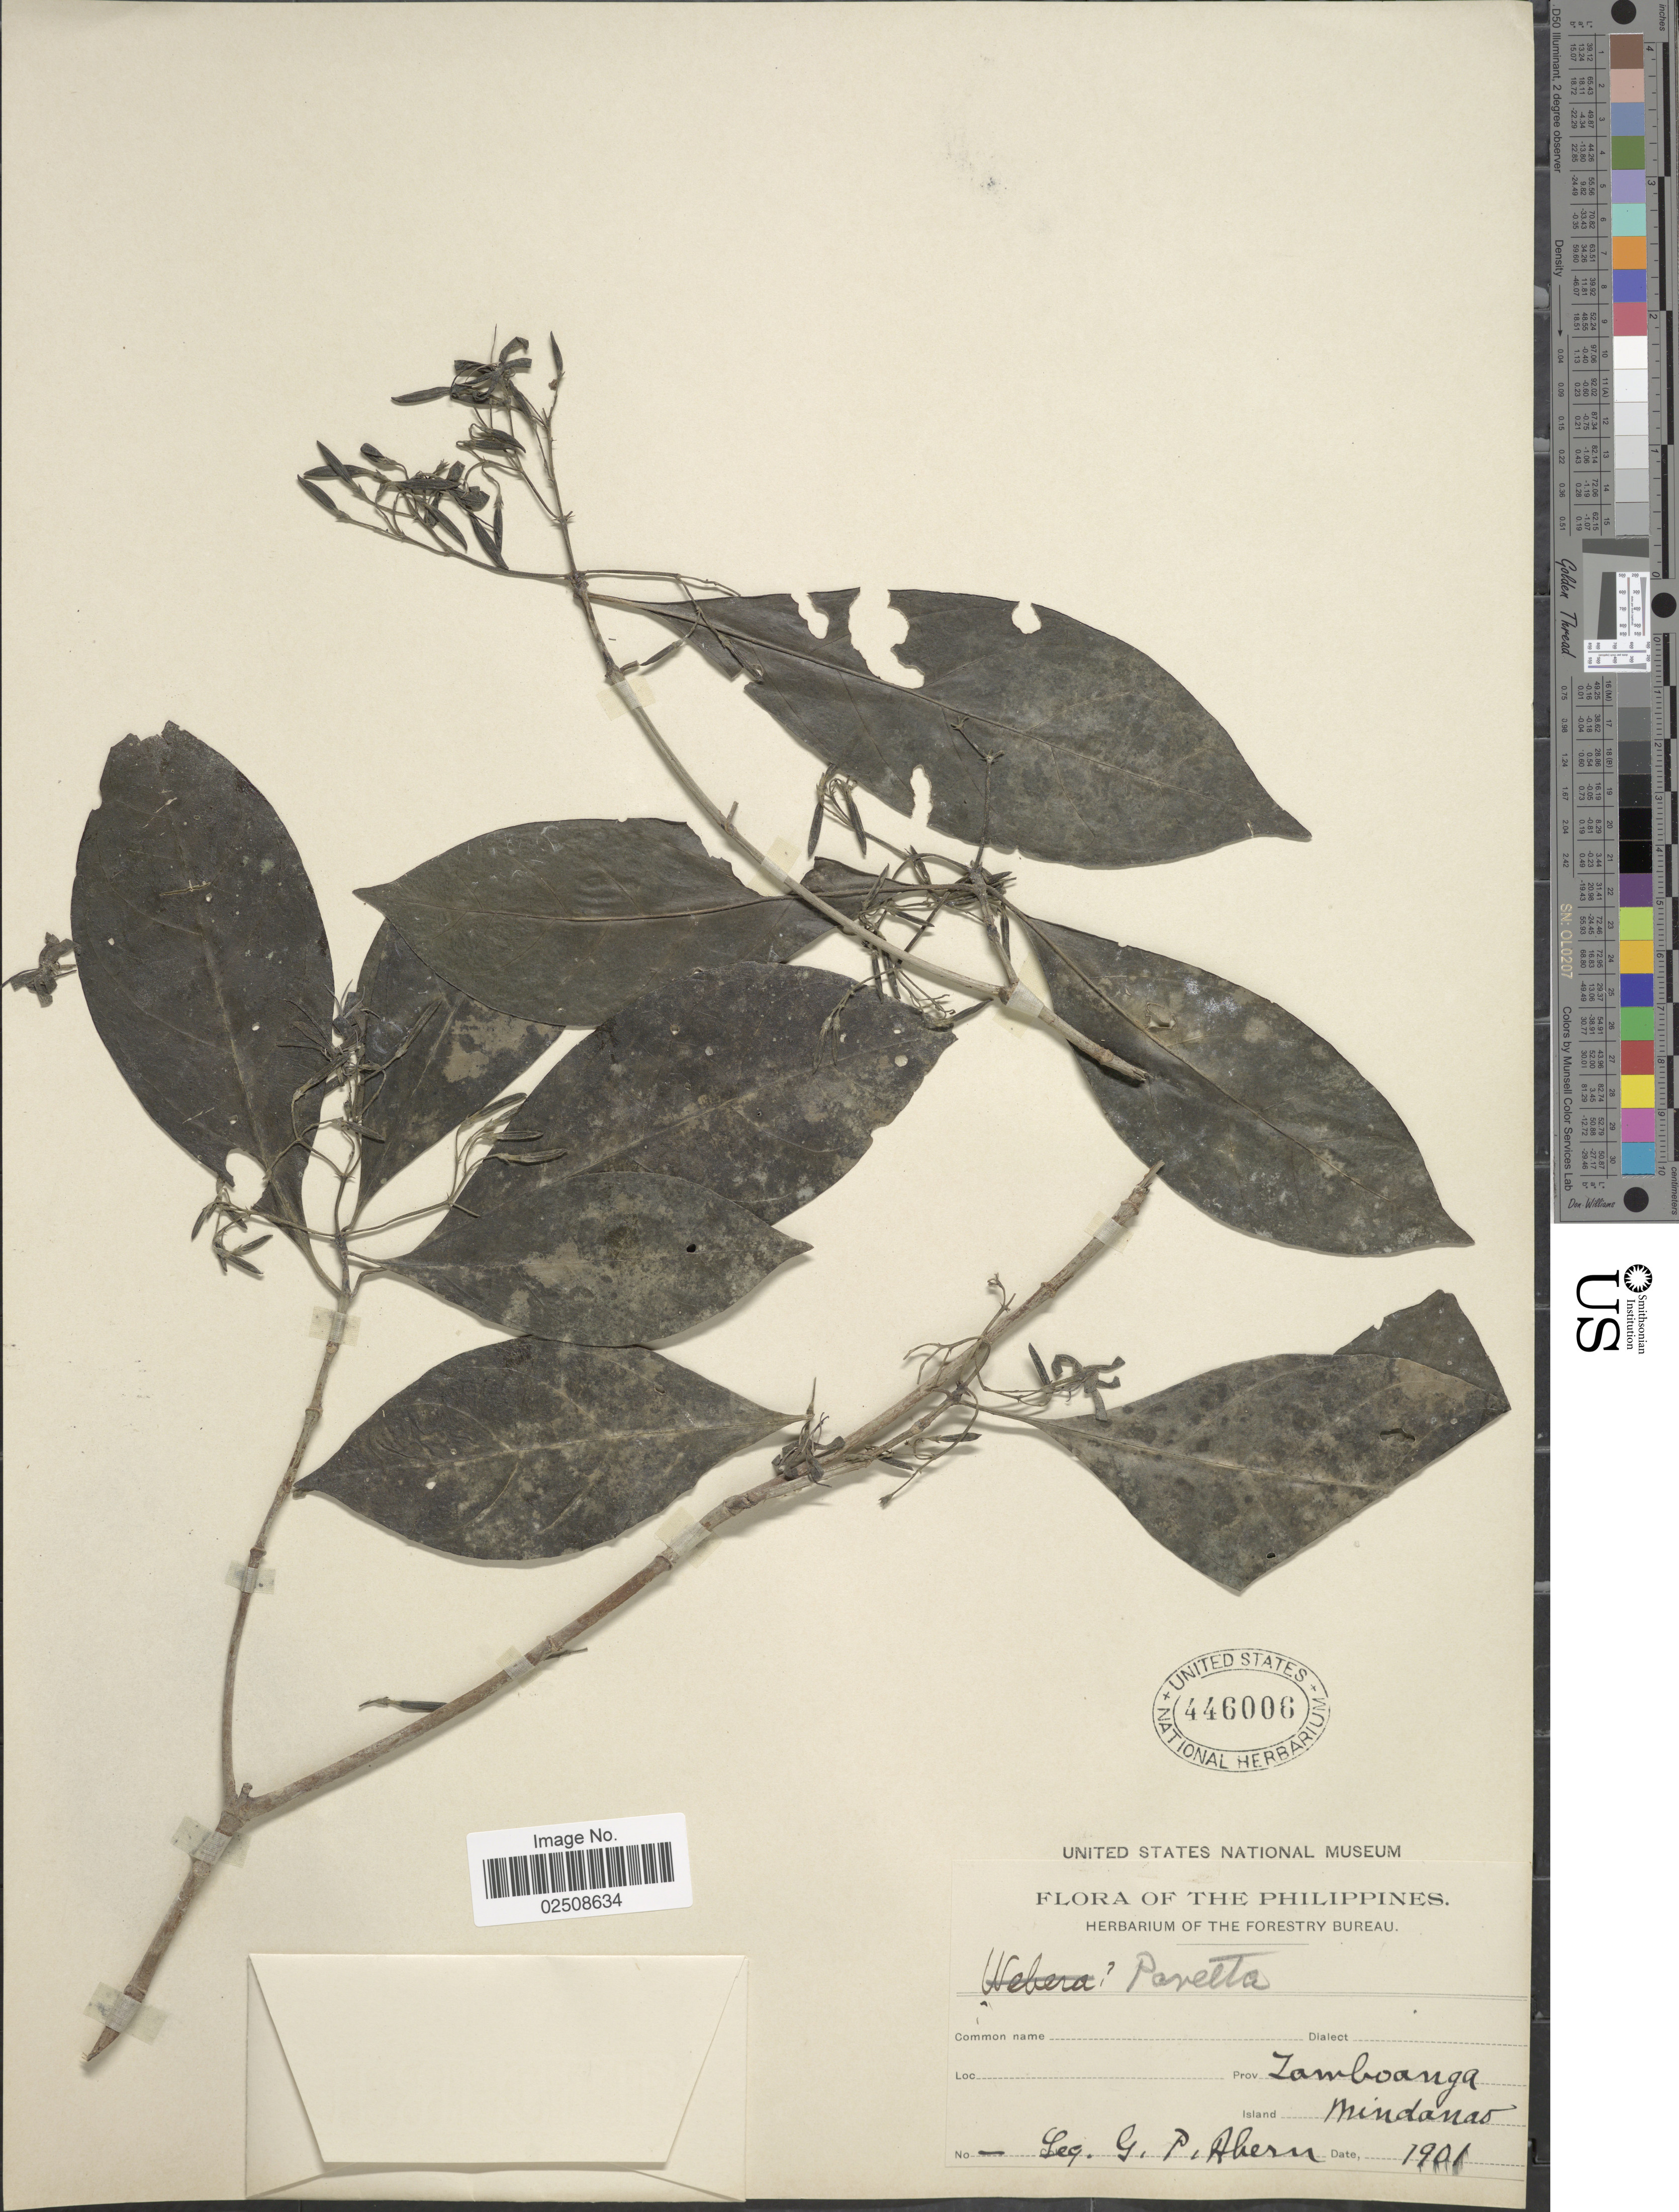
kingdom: Plantae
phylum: Tracheophyta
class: Magnoliopsida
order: Gentianales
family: Rubiaceae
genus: Pavetta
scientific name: Pavetta indica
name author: L.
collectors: G. Ahern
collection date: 1901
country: Philippines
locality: Prov. Zamboanga. Island Mindanao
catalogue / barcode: US 446006